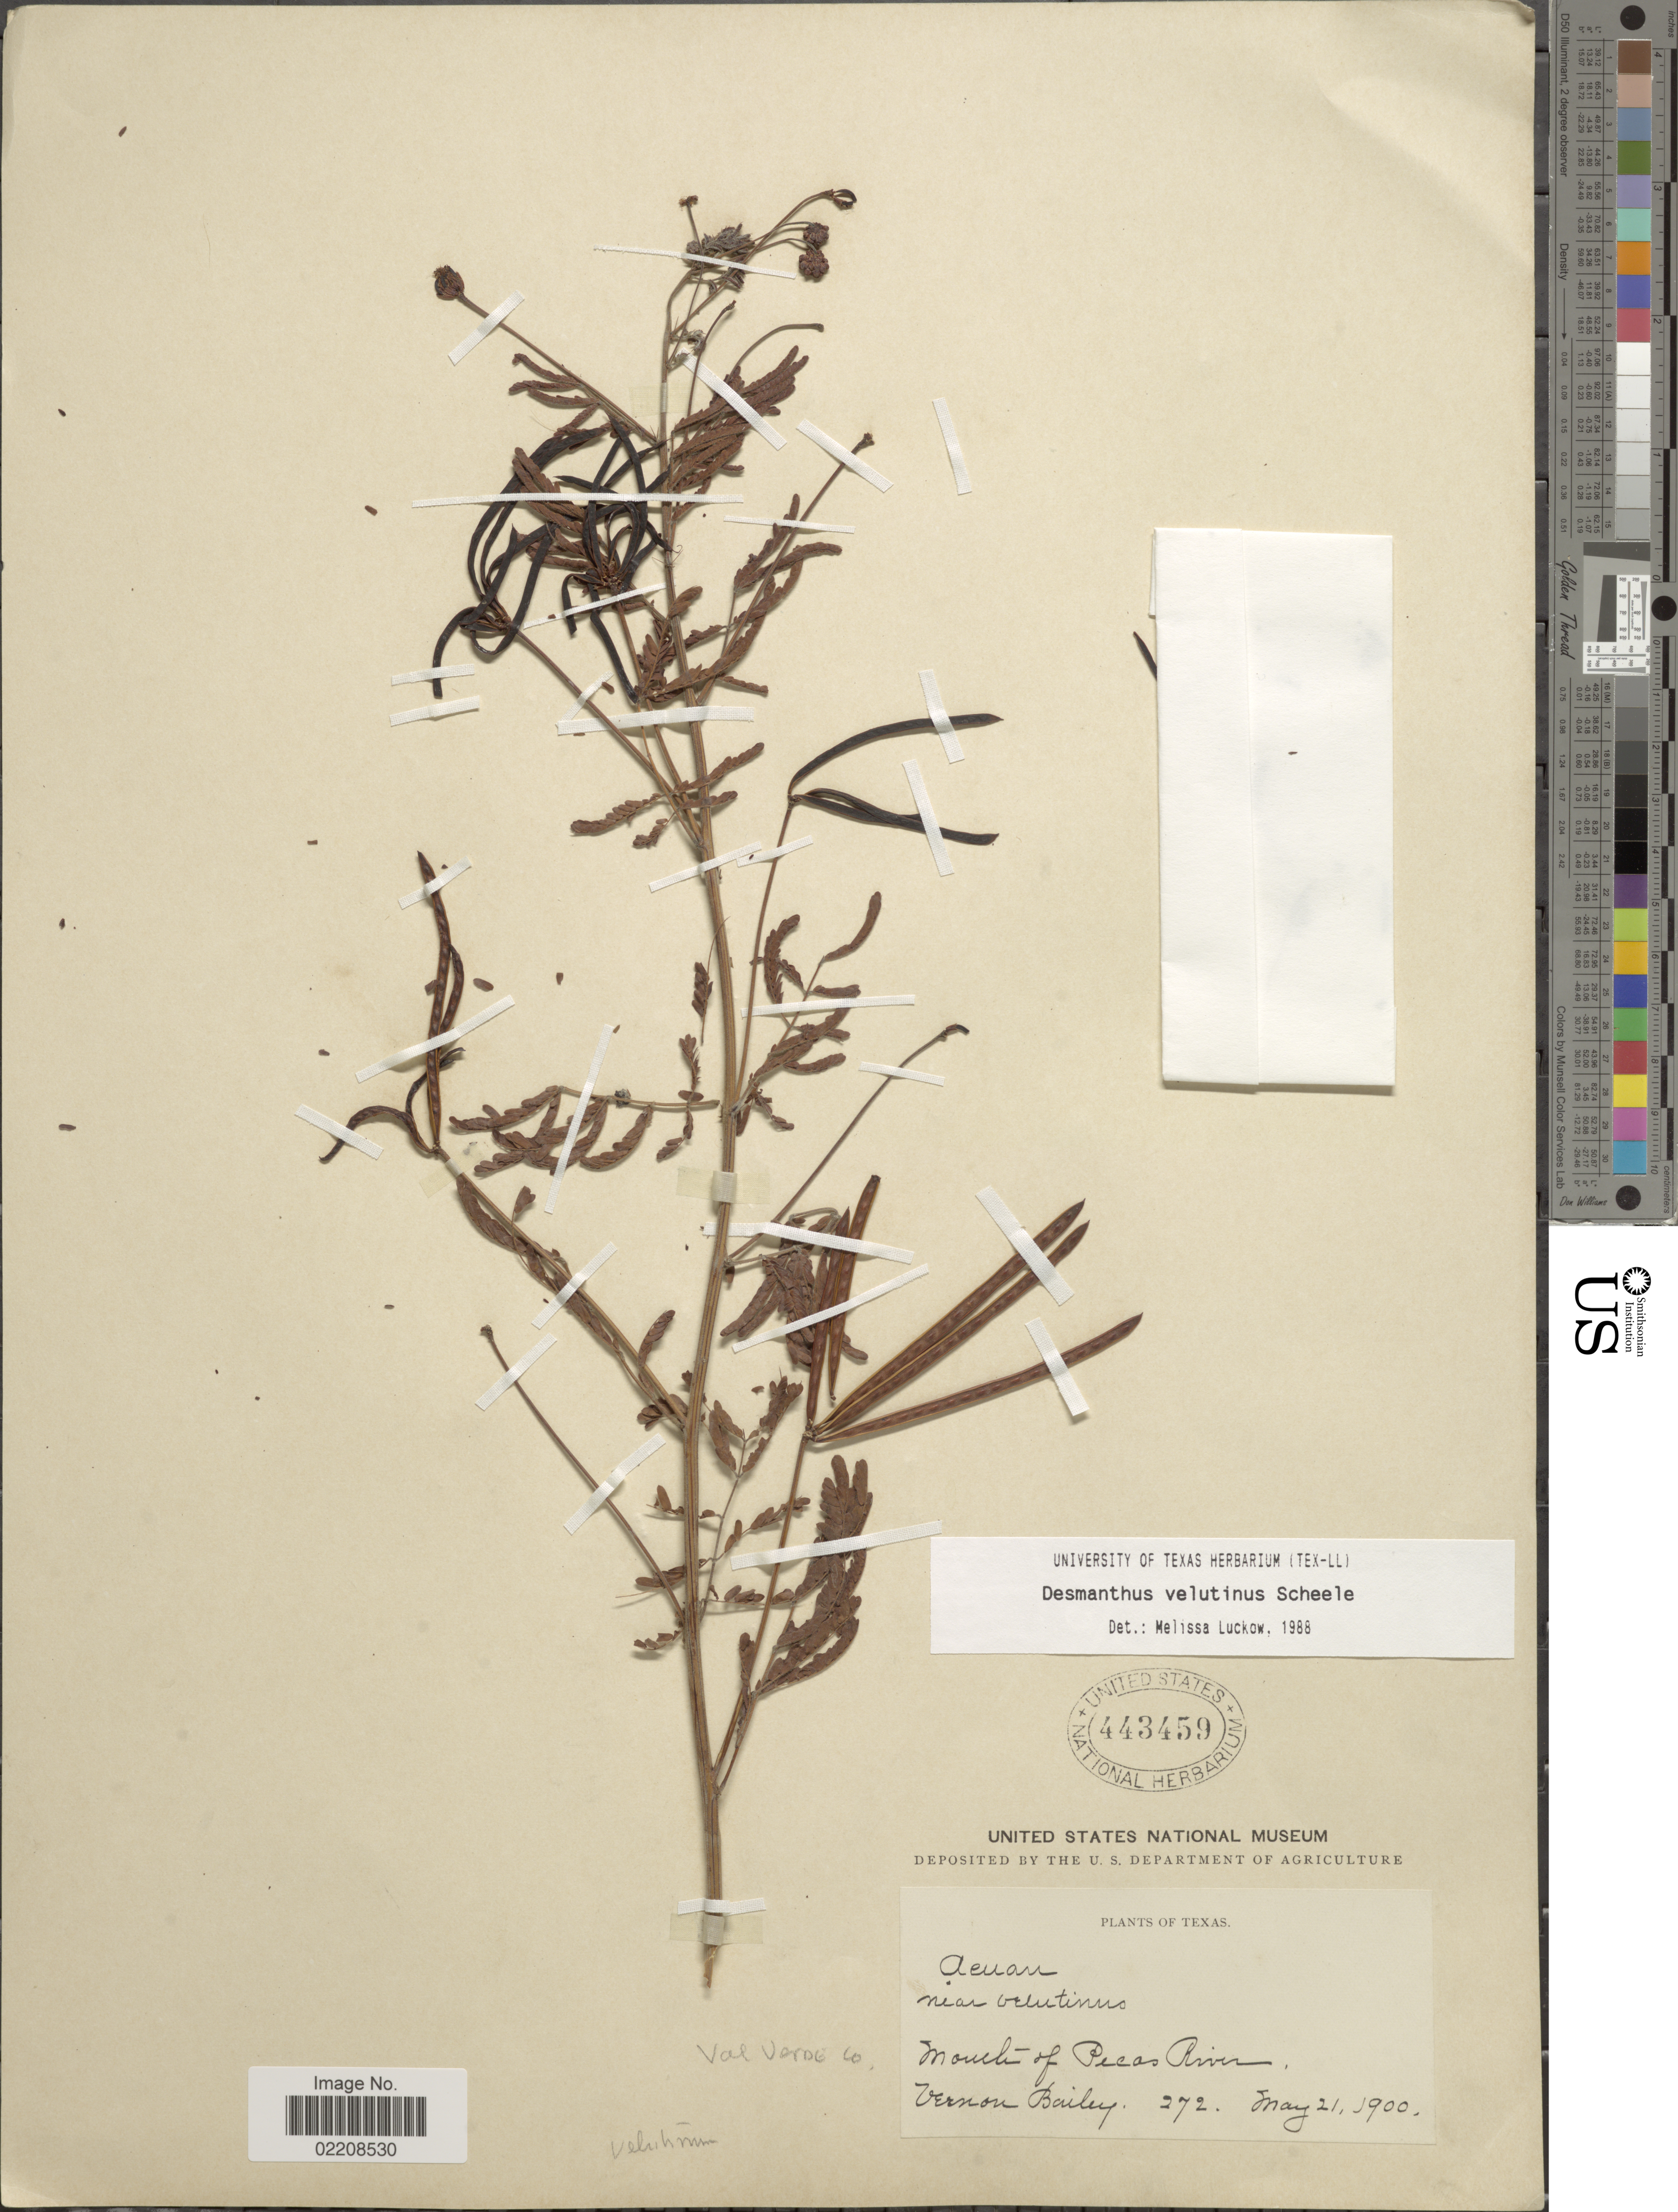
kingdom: Plantae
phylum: Tracheophyta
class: Magnoliopsida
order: Fabales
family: Fabaceae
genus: Desmanthus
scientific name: Desmanthus velutinus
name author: Scheele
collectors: V. O. Bailey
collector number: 272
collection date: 1900-05-21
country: United States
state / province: Texas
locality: Mouth of Pecos River. Val Verde Co.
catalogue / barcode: US 443459